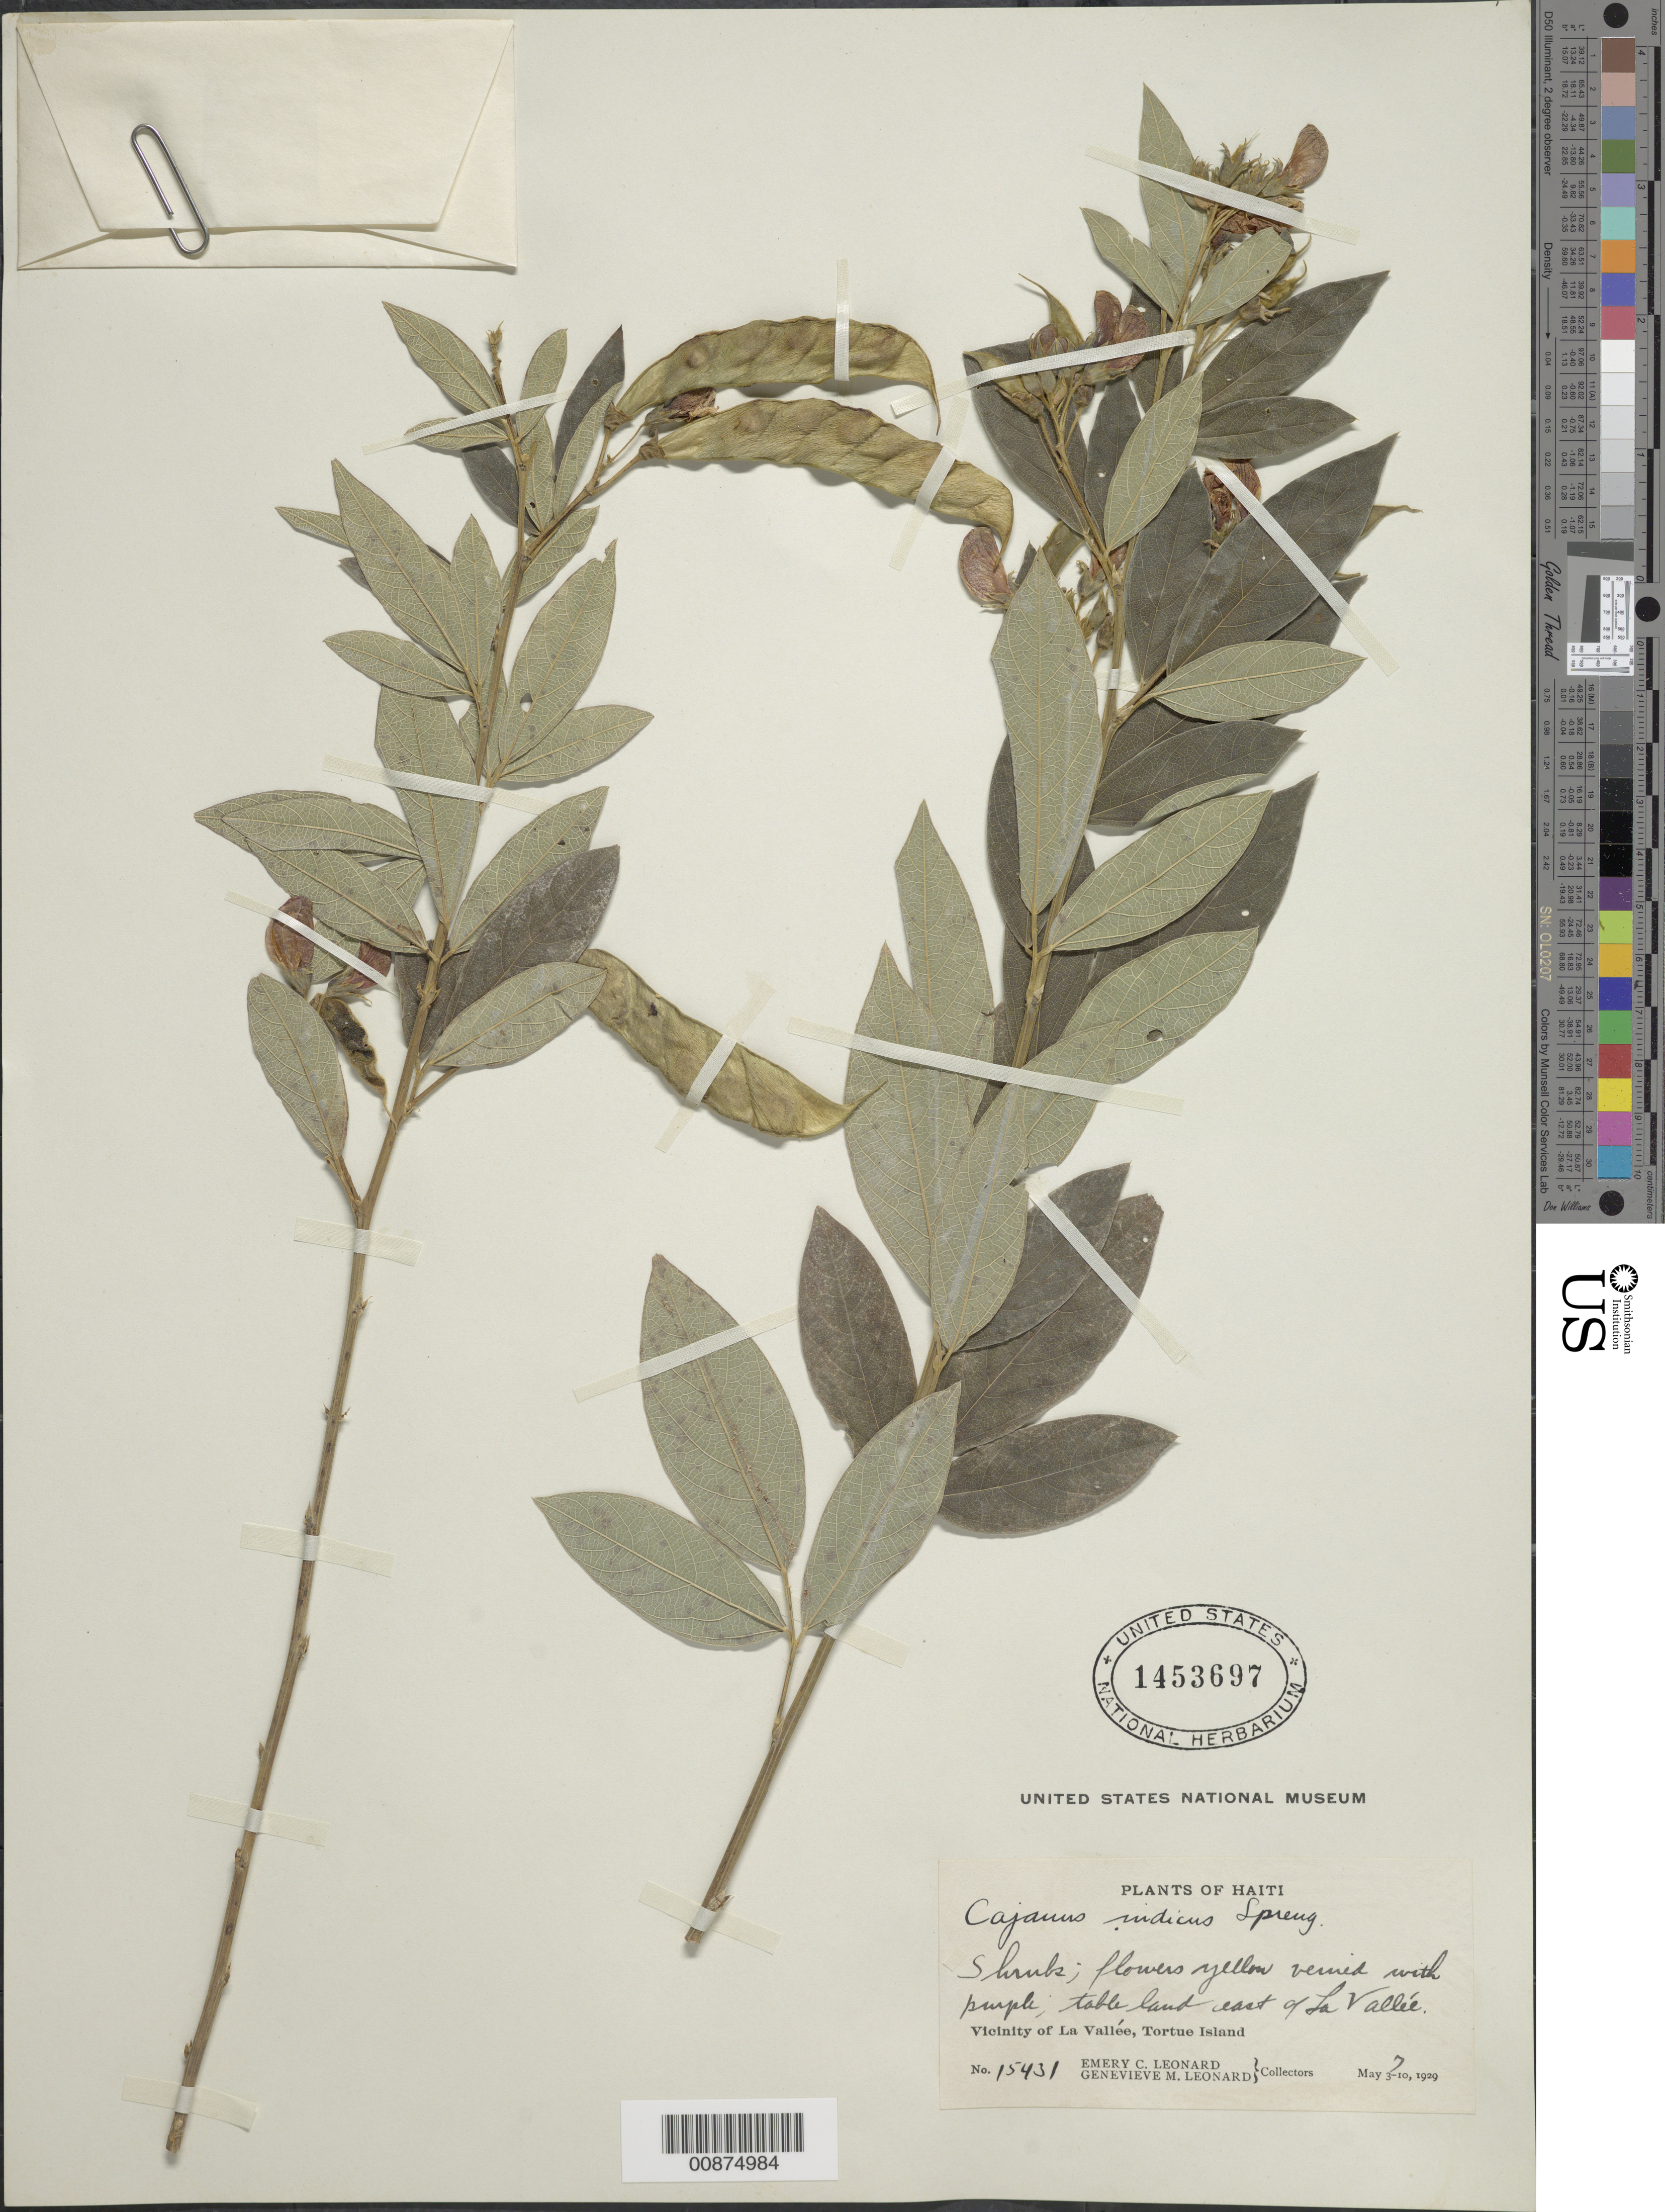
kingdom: Plantae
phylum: Tracheophyta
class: Magnoliopsida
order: Fabales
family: Fabaceae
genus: Cajanus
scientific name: Cajanus cajan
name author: (L.) Huth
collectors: E. C. Leonard & G. M. Leonard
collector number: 15431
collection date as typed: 07 May 1929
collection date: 1929-05-07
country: Haiti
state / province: Nord-Óuest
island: Île de la Tortue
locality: Vicinity of La Vallée, Tortue Island. Table land east of La Vallée.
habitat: Table land.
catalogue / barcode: US 1453697